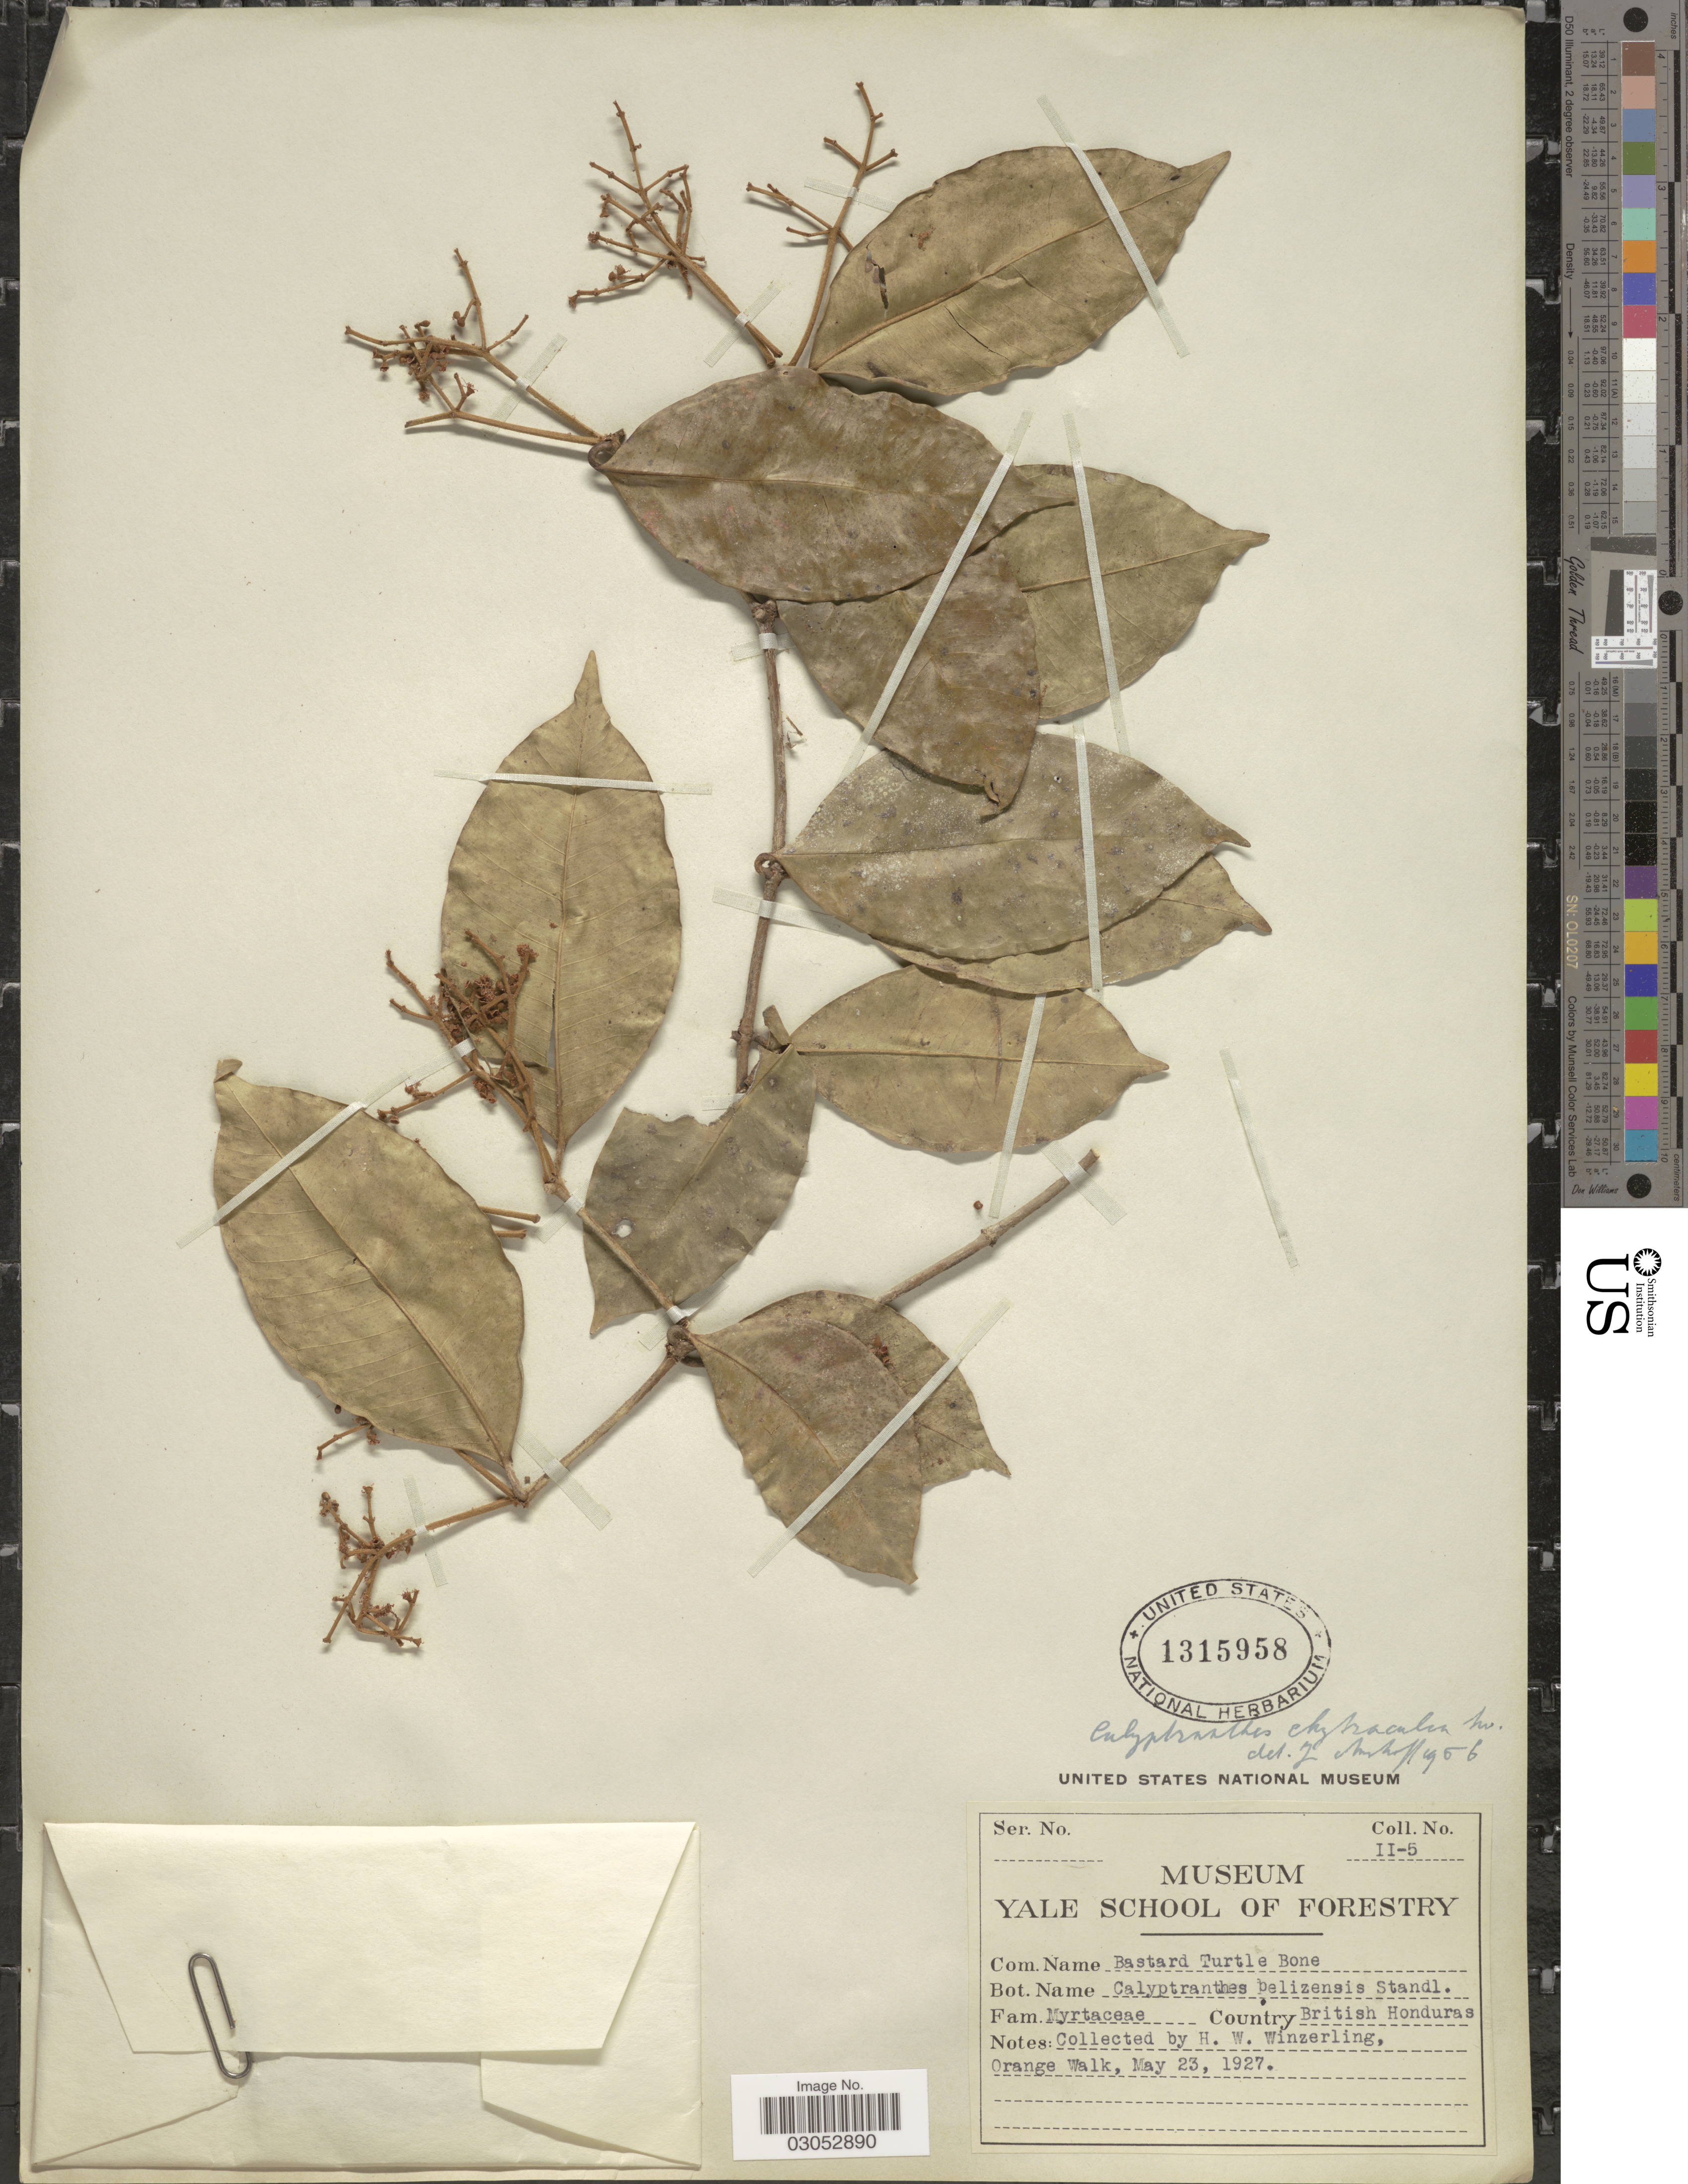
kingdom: Plantae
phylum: Tracheophyta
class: Magnoliopsida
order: Myrtales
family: Myrtaceae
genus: Myrcia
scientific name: Myrcia pendens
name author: A.R. Lourenço & Sánchez-Cháv.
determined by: Strong, Mark T., (BOT), Smithsonian Institution - National Museum of Natural History (UNITED STATES)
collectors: H. Winzerling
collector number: II-5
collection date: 1927-05-23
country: Belize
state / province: Orange Walk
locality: Country British Honduras.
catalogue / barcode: US 1315958